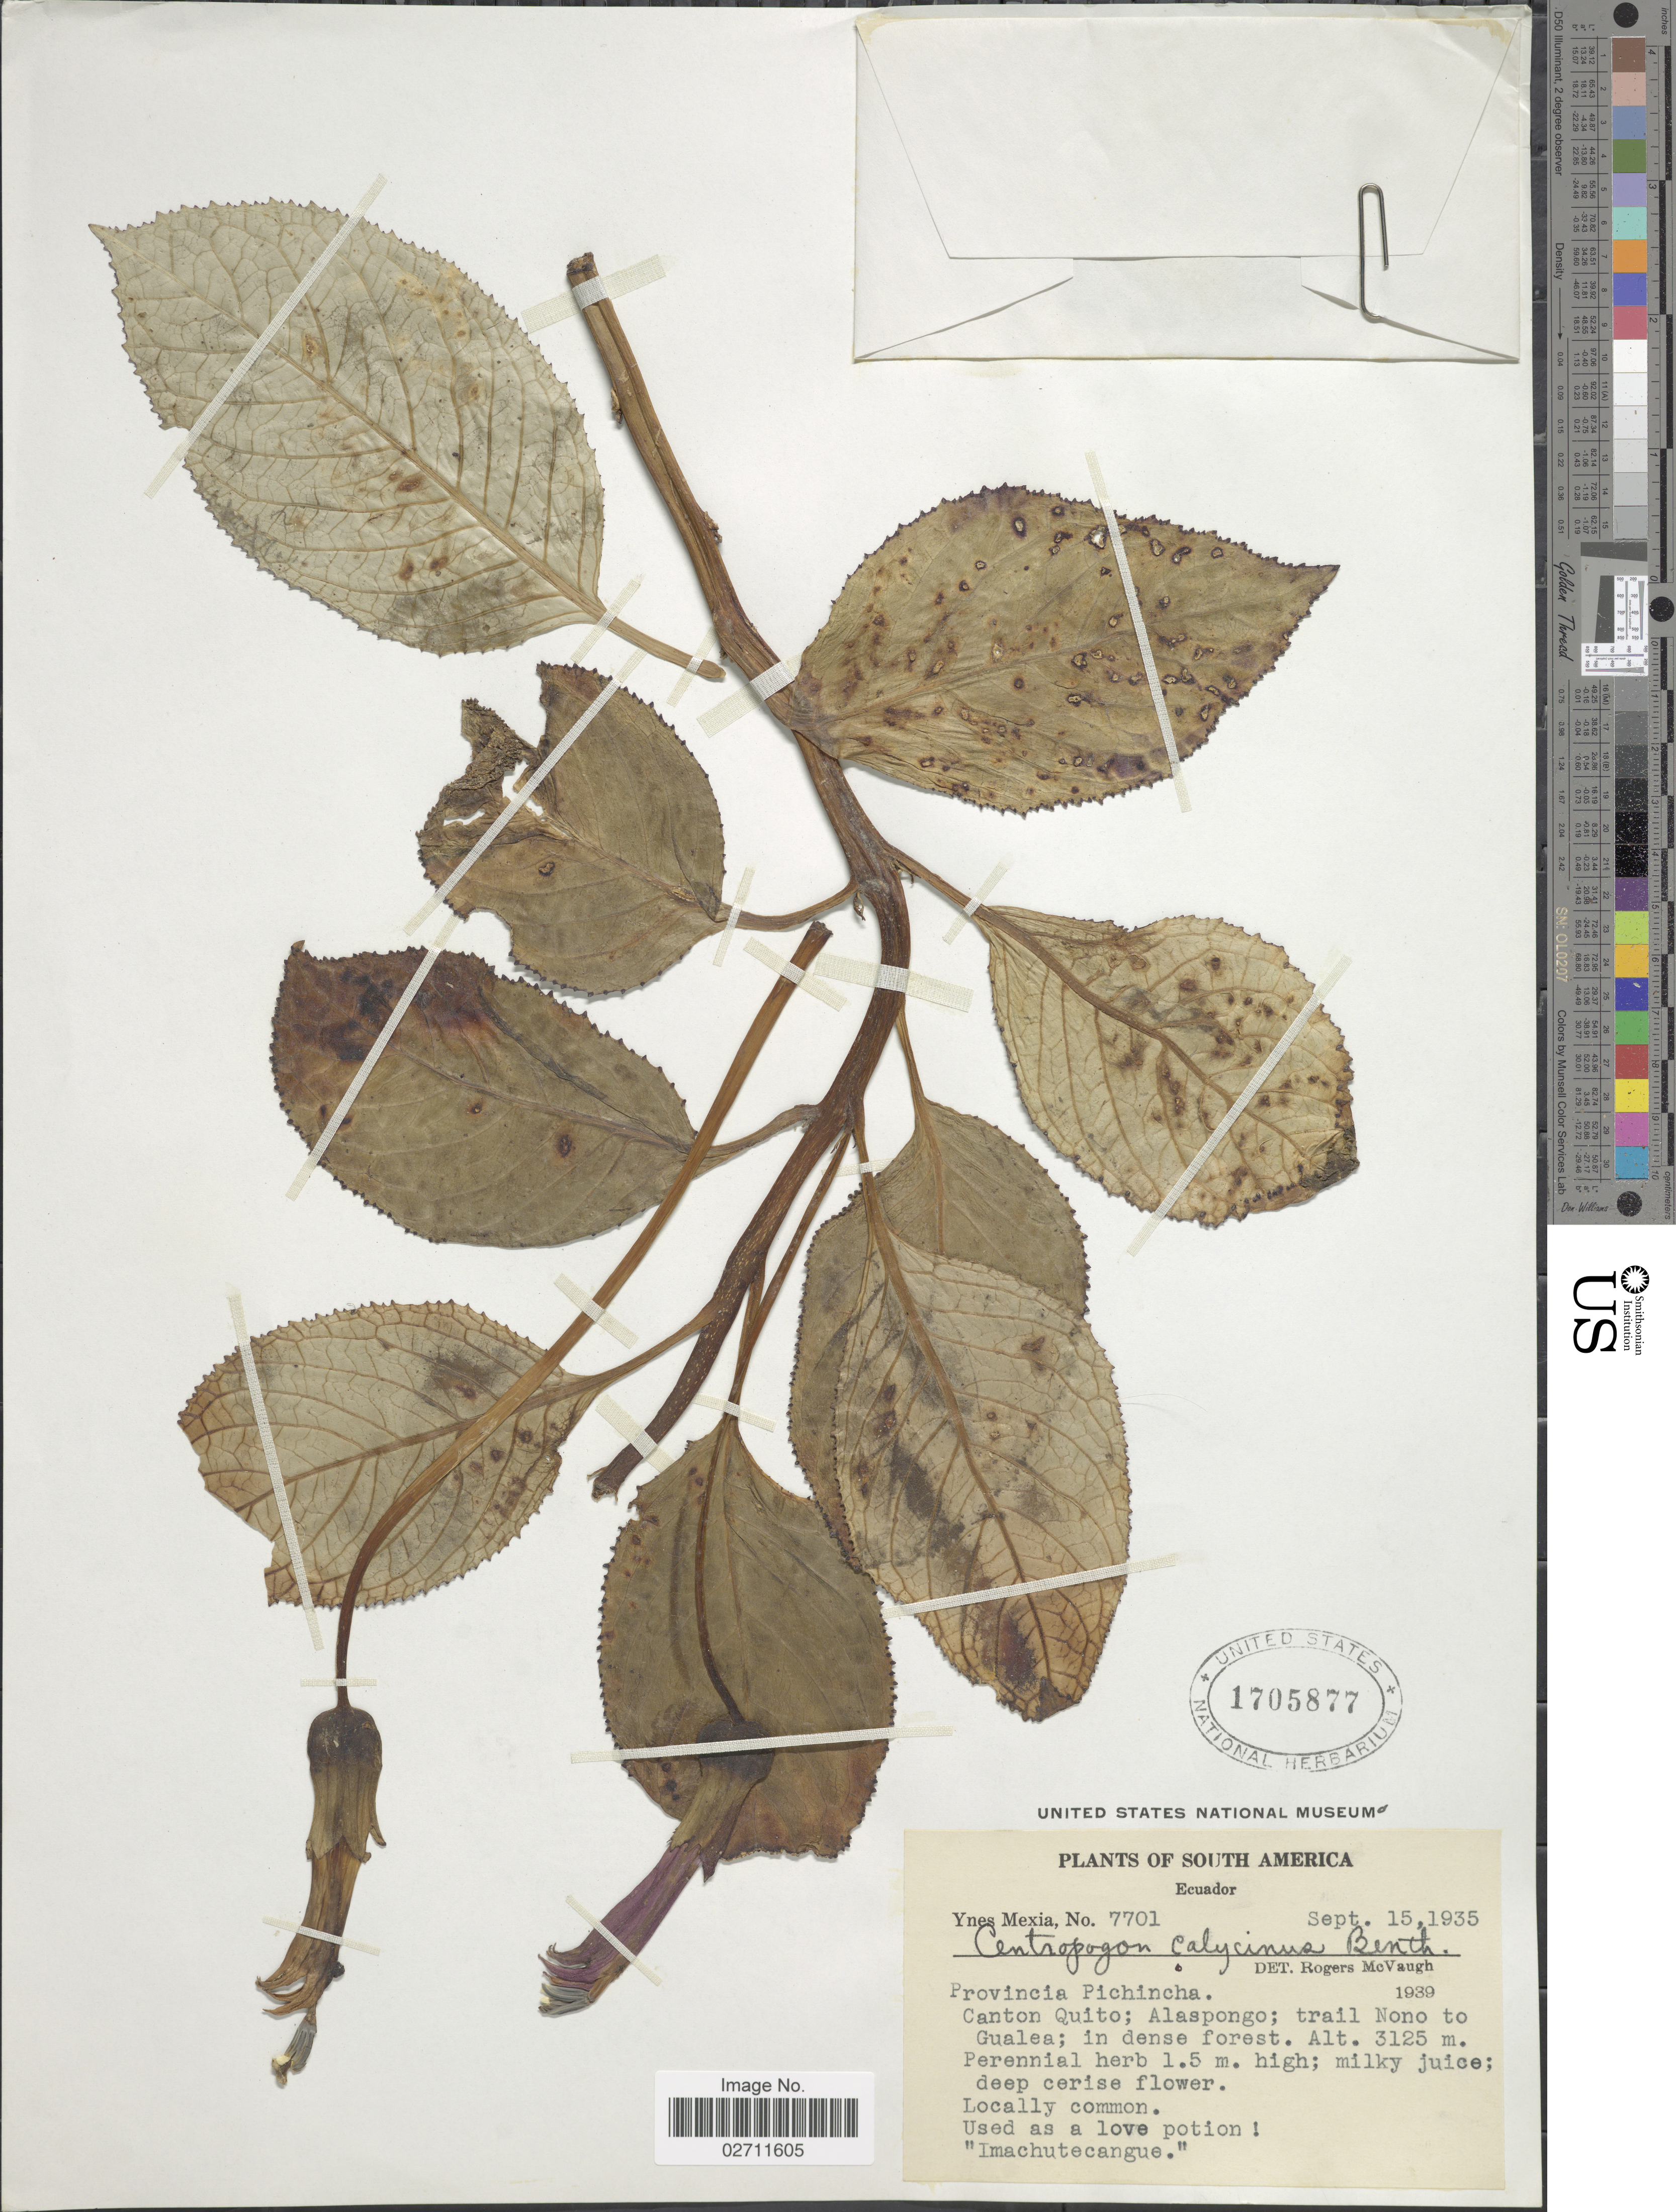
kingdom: Plantae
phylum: Tracheophyta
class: Magnoliopsida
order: Asterales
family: Campanulaceae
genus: Centropogon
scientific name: Centropogon calycinus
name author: Benth.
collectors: Y. Mexia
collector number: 7701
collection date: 1935-09-15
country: Ecuador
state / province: Pichincha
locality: Canton Quito; Alaspongo; trail Nono to Gualea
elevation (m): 3125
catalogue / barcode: US 1705877